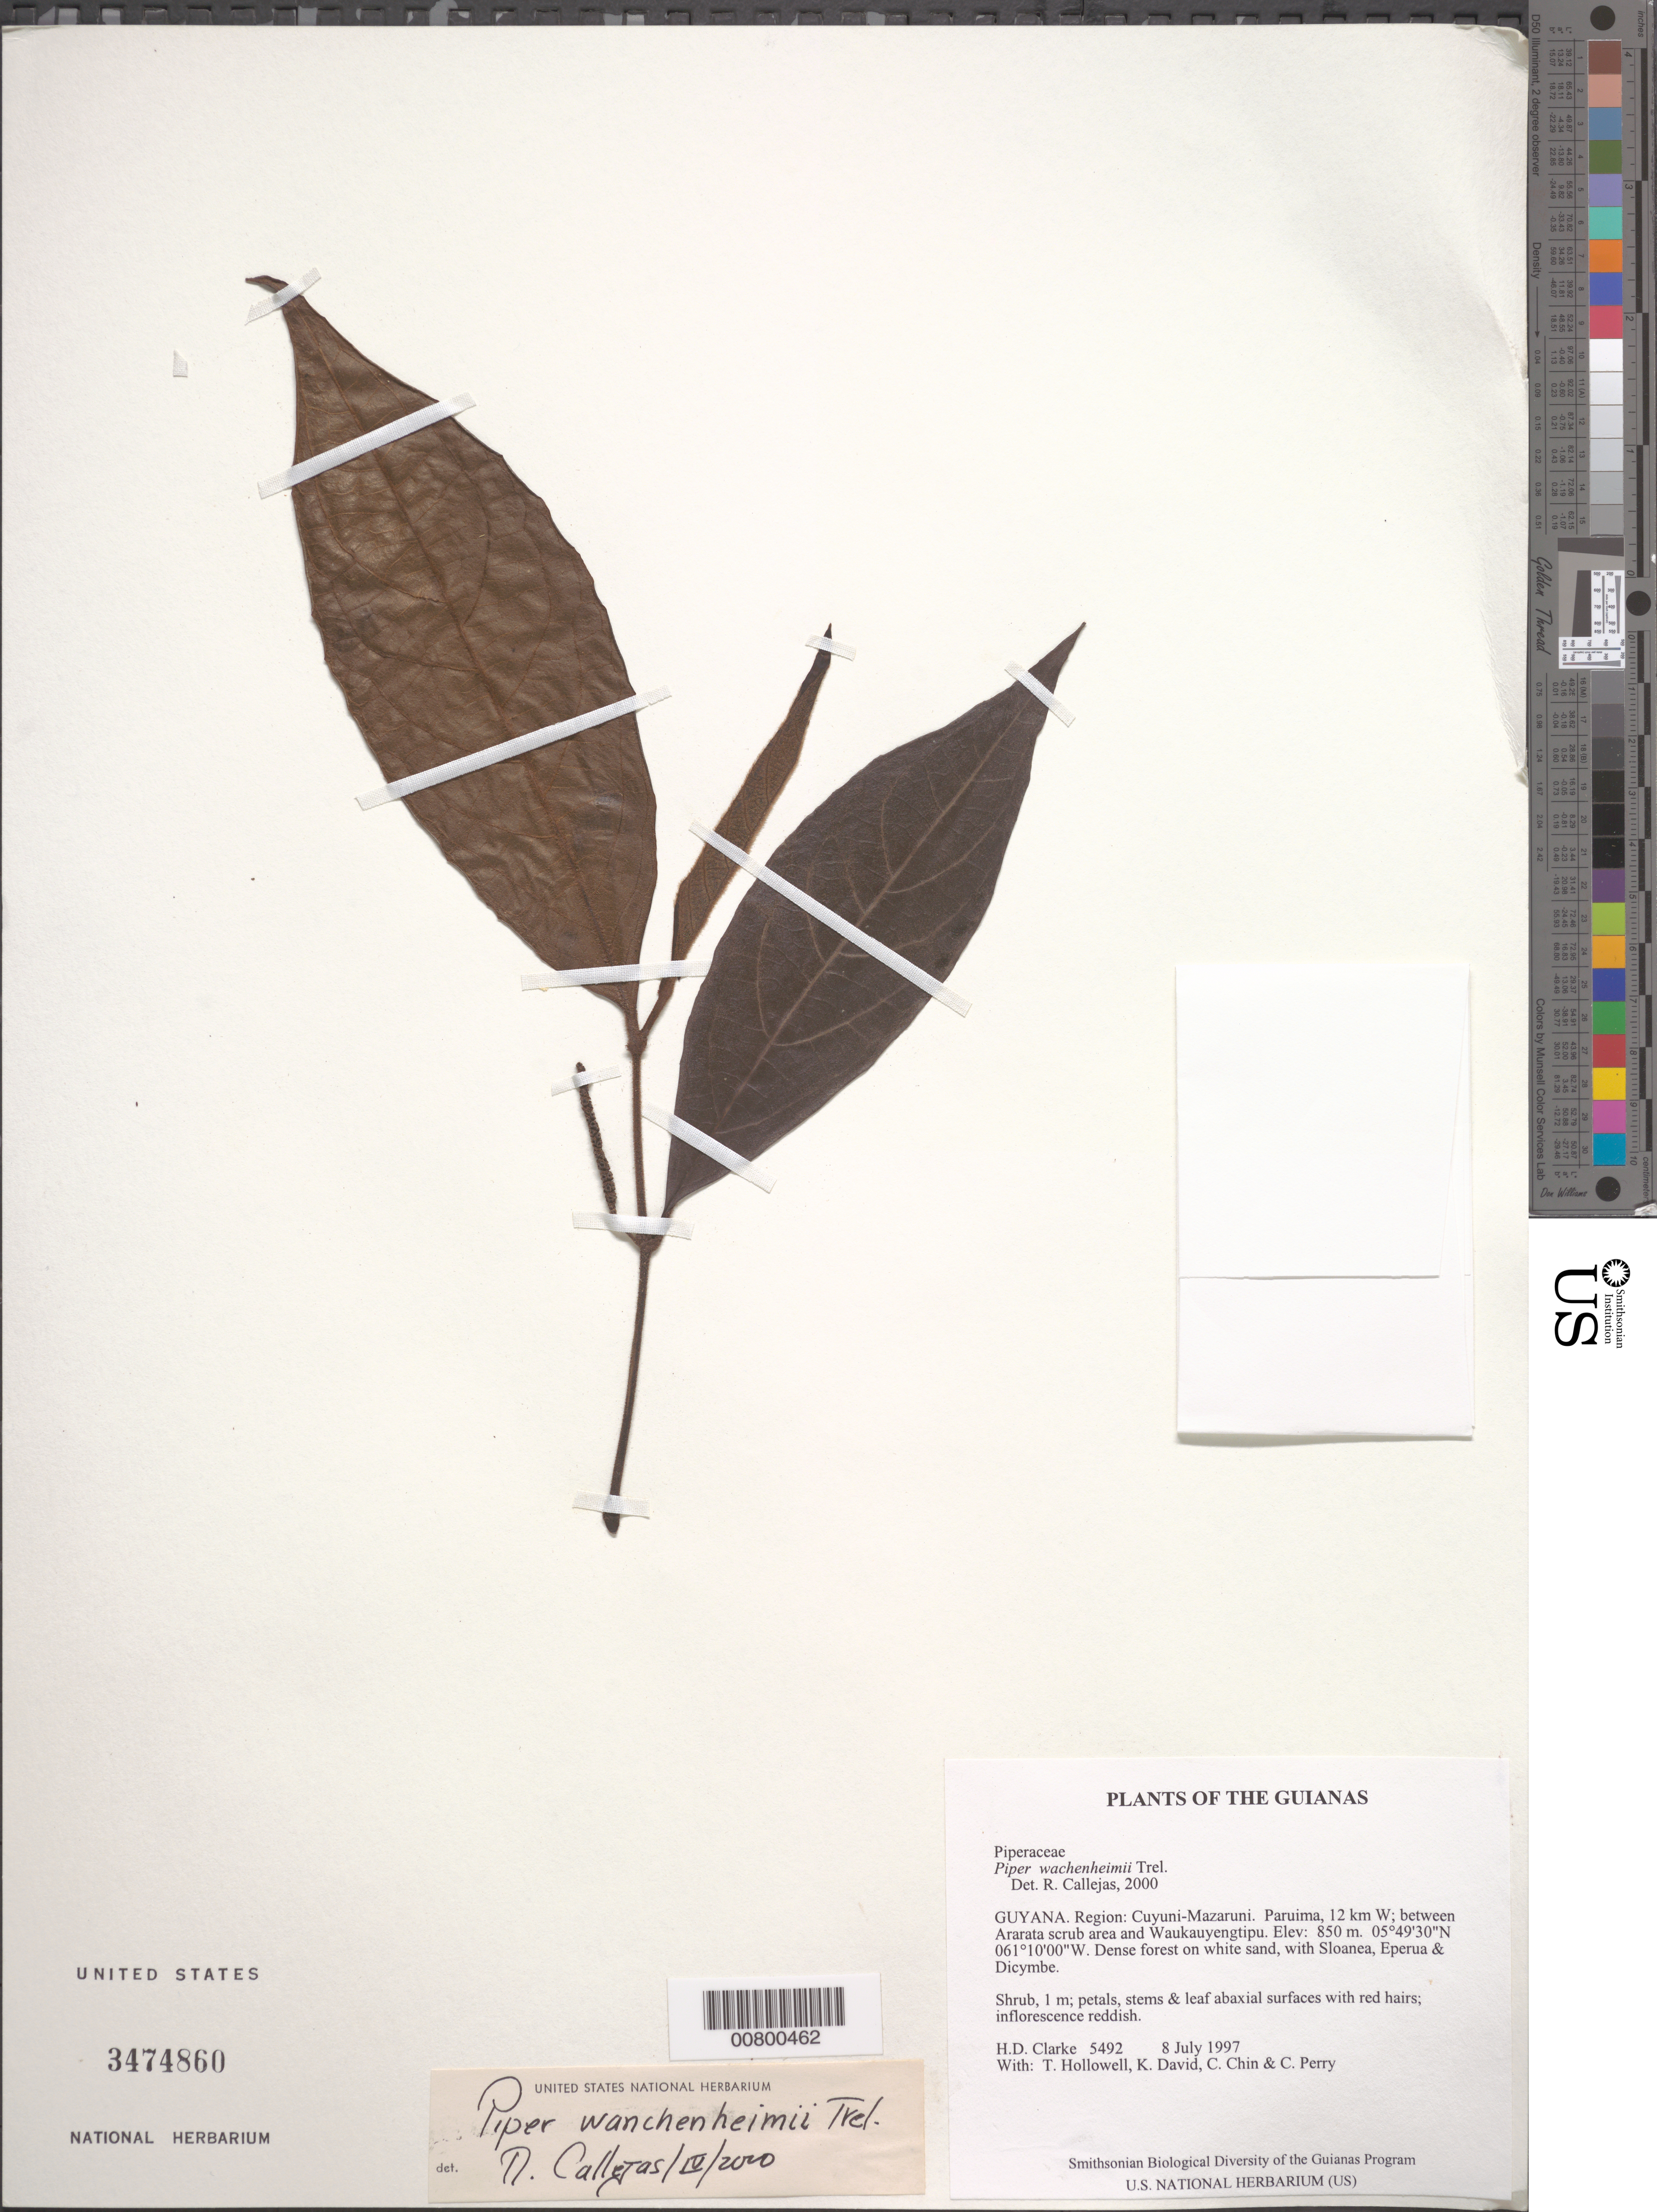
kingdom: Plantae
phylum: Tracheophyta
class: Magnoliopsida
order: Piperales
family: Piperaceae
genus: Piper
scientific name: Piper wachenheimii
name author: Trel.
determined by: Callejas, Ricardo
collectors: H. D. Clarke, T. Hollowell, K. David, C. Chin & C. Perry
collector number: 5492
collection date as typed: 8 July 1997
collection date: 1997-07-08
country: Guyana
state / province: Cuyuni-Mazaruni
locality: Paruima, 12 km W; between Ararata scrub area and Waukauyengtipu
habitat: Dense forest on white sand, with Sloanea, Eperua & Dicymbe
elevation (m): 850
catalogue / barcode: US 3474860